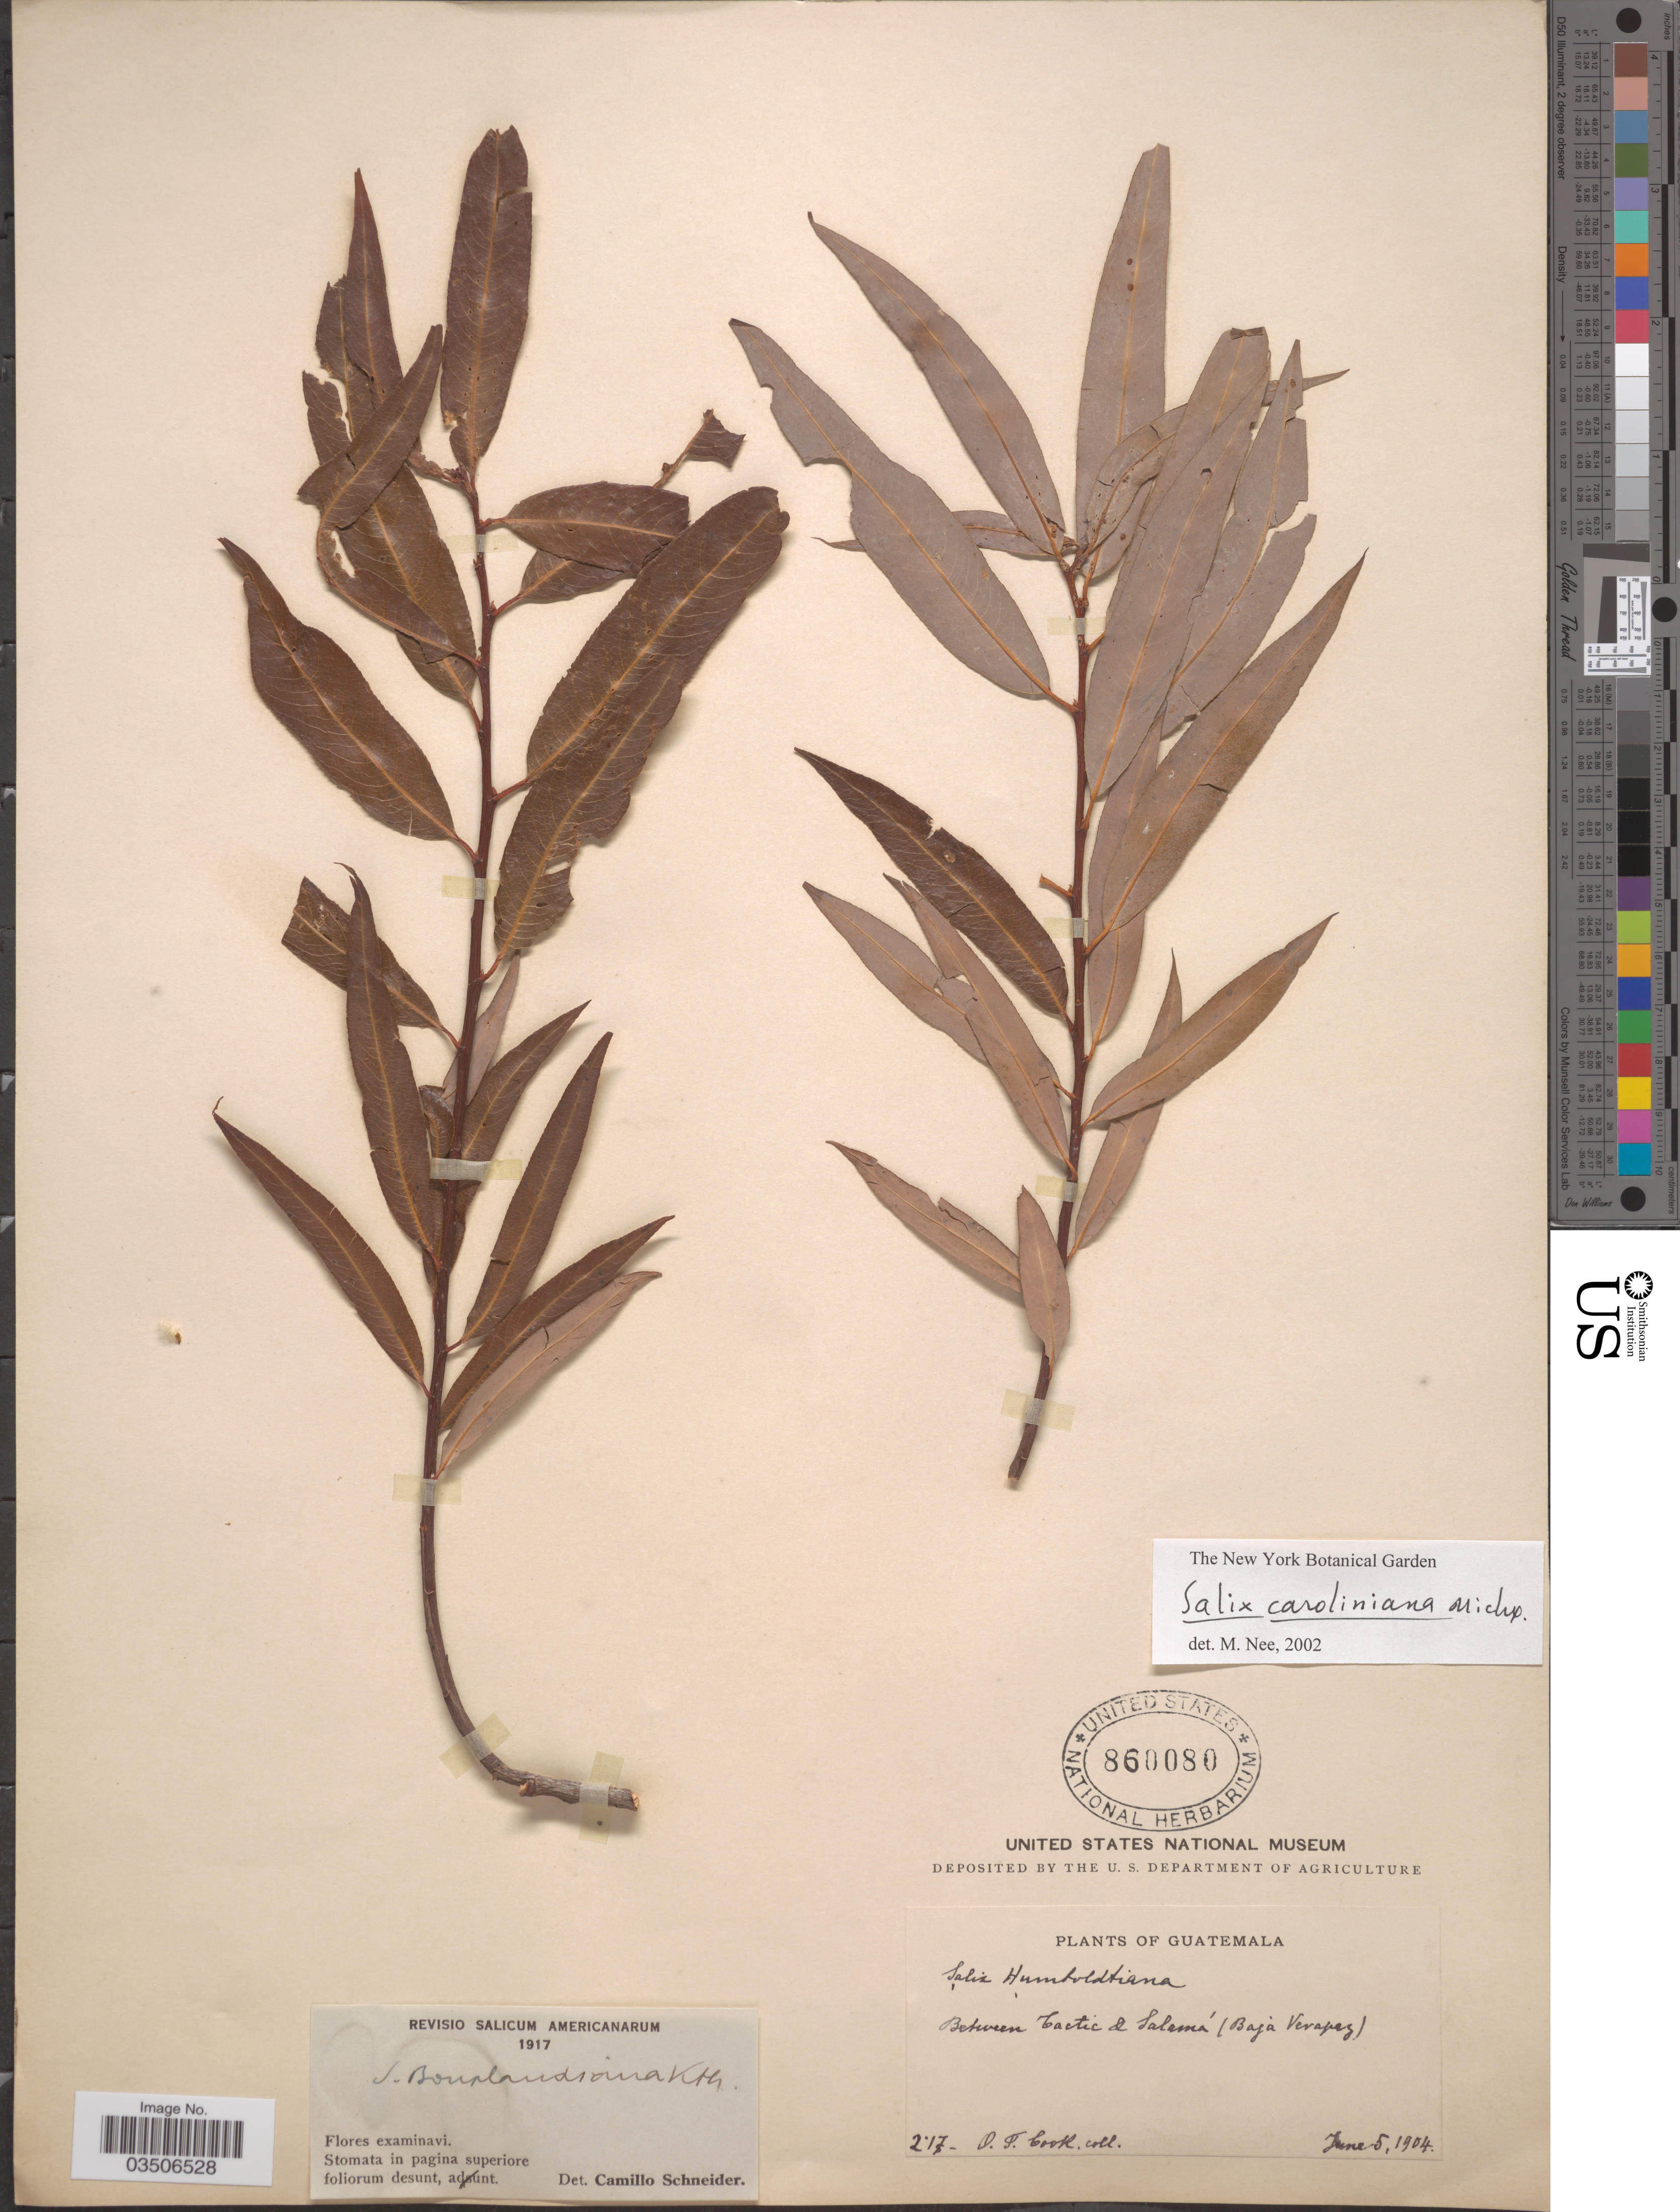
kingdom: Plantae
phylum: Tracheophyta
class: Magnoliopsida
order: Malpighiales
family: Salicaceae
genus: Salix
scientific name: Salix bonplandiana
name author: Kunth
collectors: O. F. Cook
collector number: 217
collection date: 1904-06-05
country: Guatemala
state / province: Baja Verapaz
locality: Between Tactic & Salamá.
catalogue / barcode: US 860080